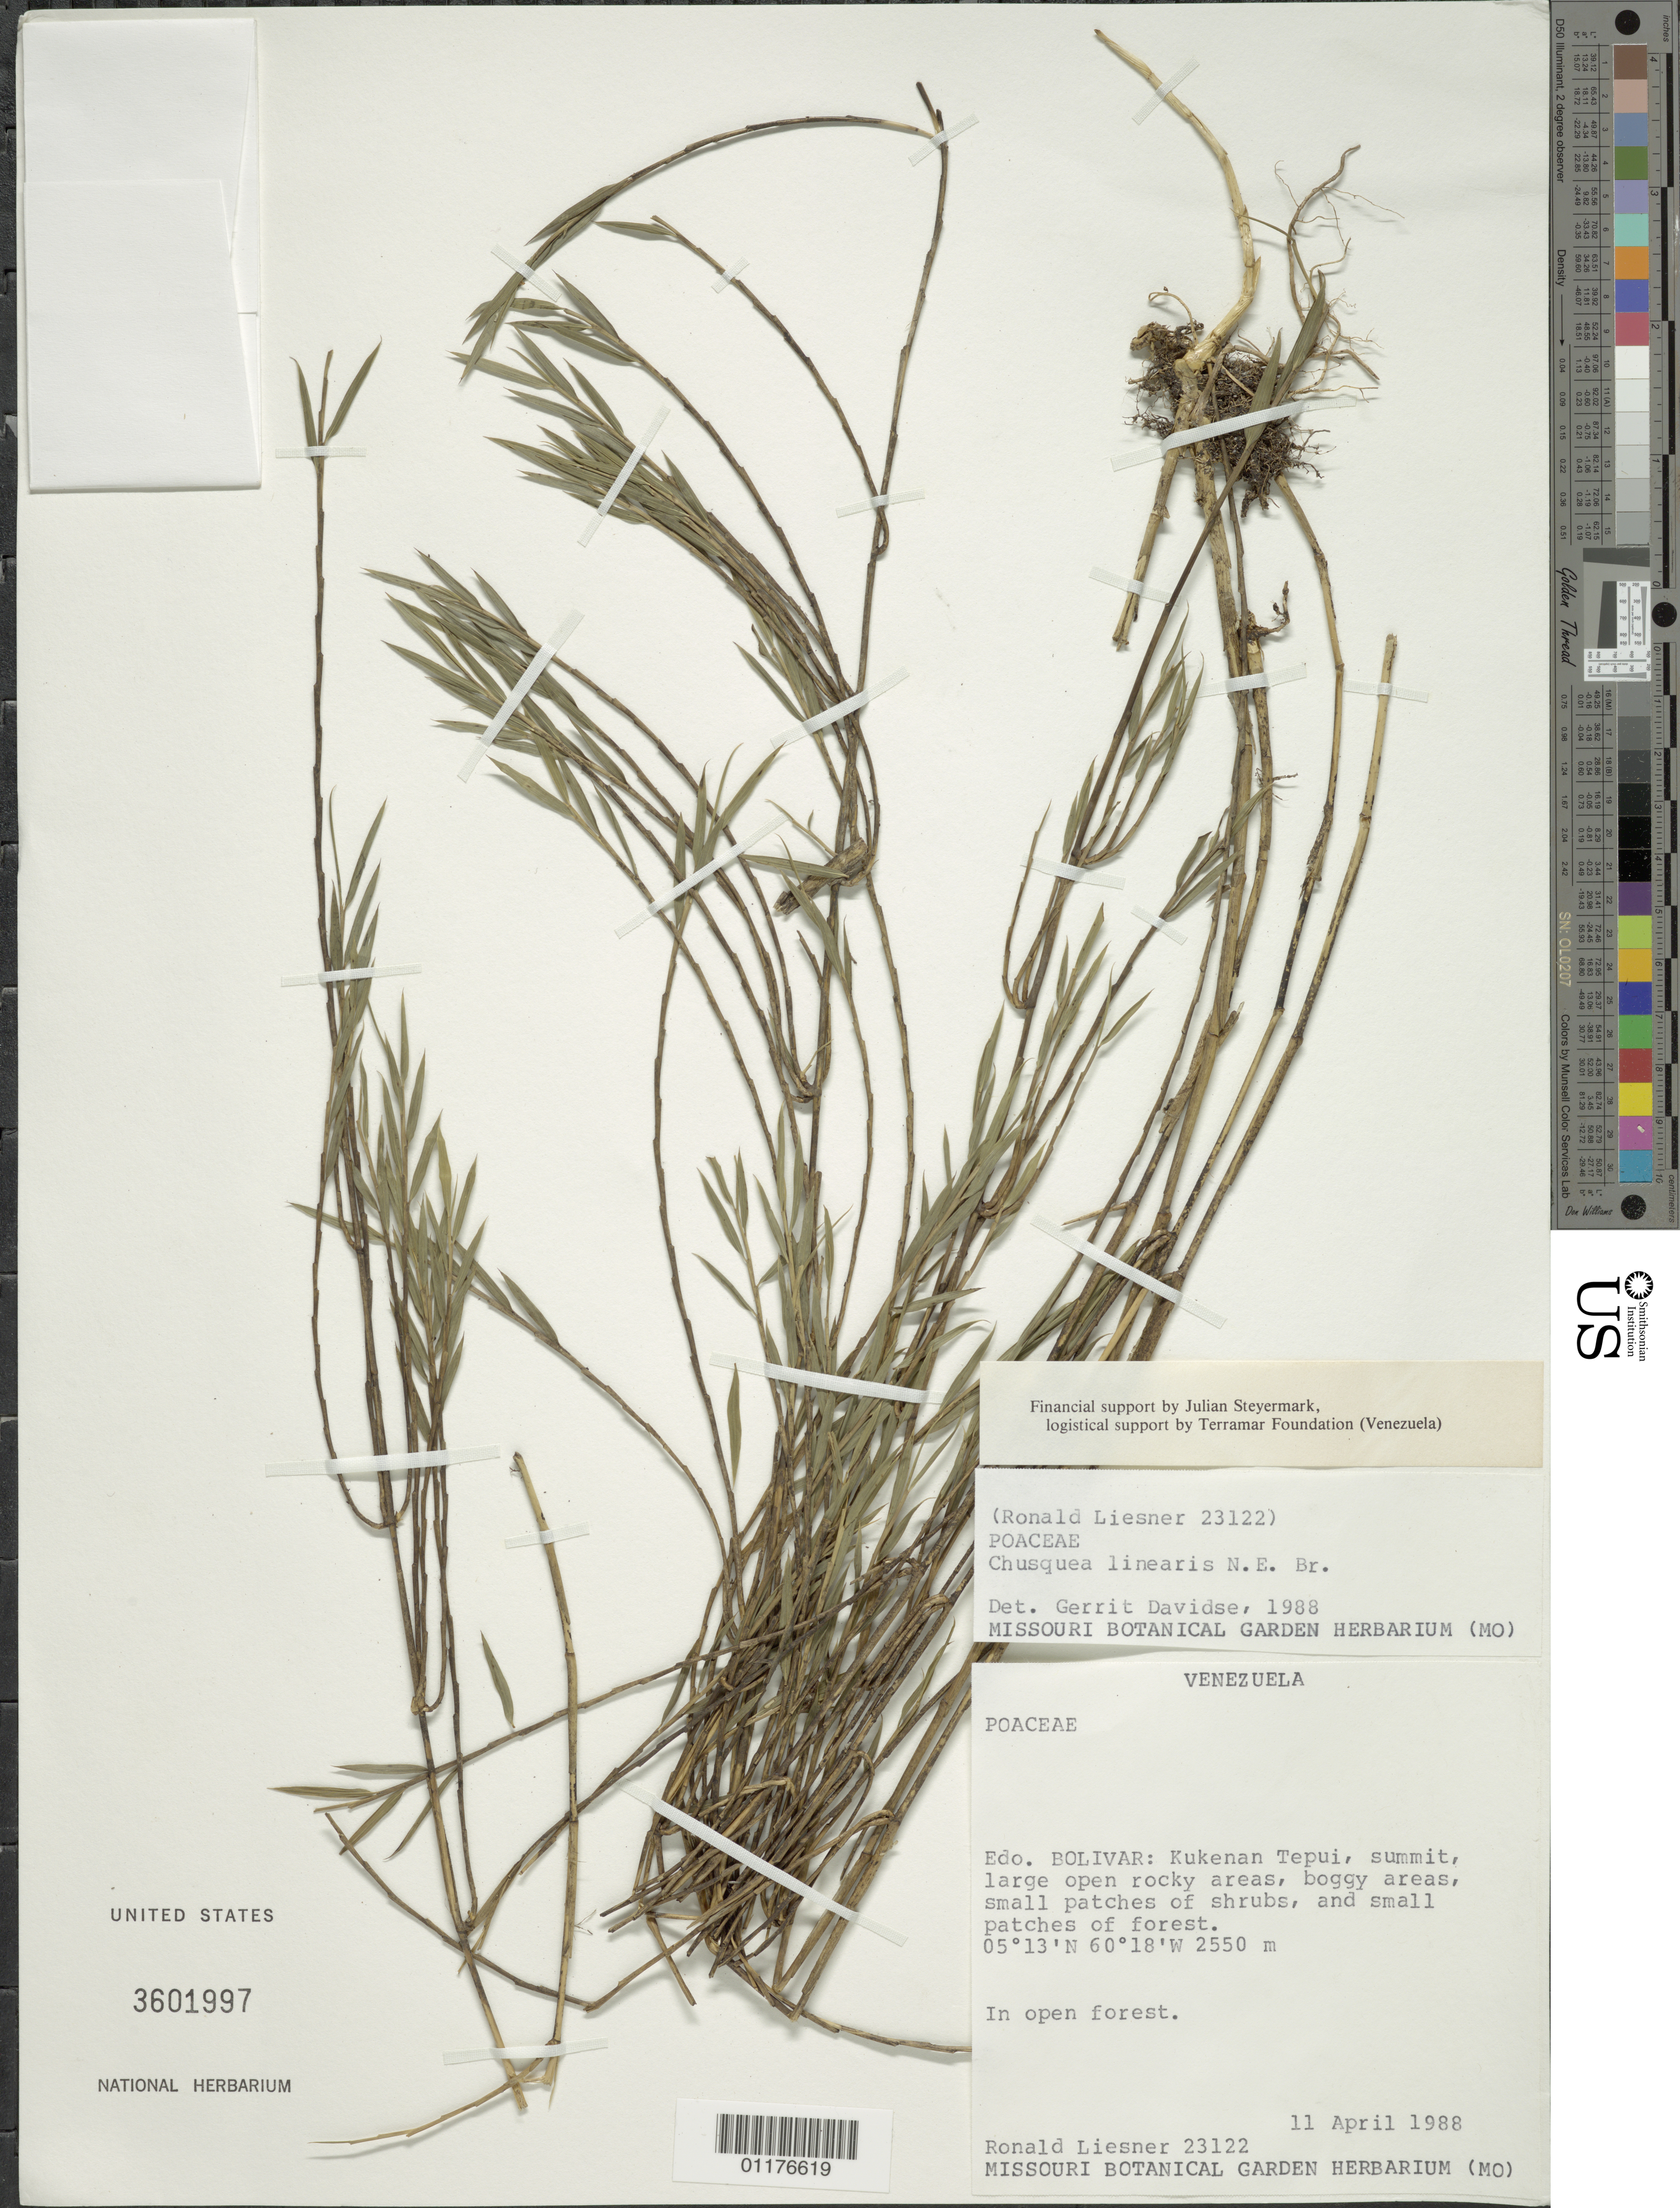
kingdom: Plantae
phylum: Tracheophyta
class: Liliopsida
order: Poales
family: Poaceae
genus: Chusquea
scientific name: Chusquea linearis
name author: N.E. Br.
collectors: R. L. Liesner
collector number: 23122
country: Venezuela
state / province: Bolivar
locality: Kukenan Tepui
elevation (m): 2550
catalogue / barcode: US 3601997